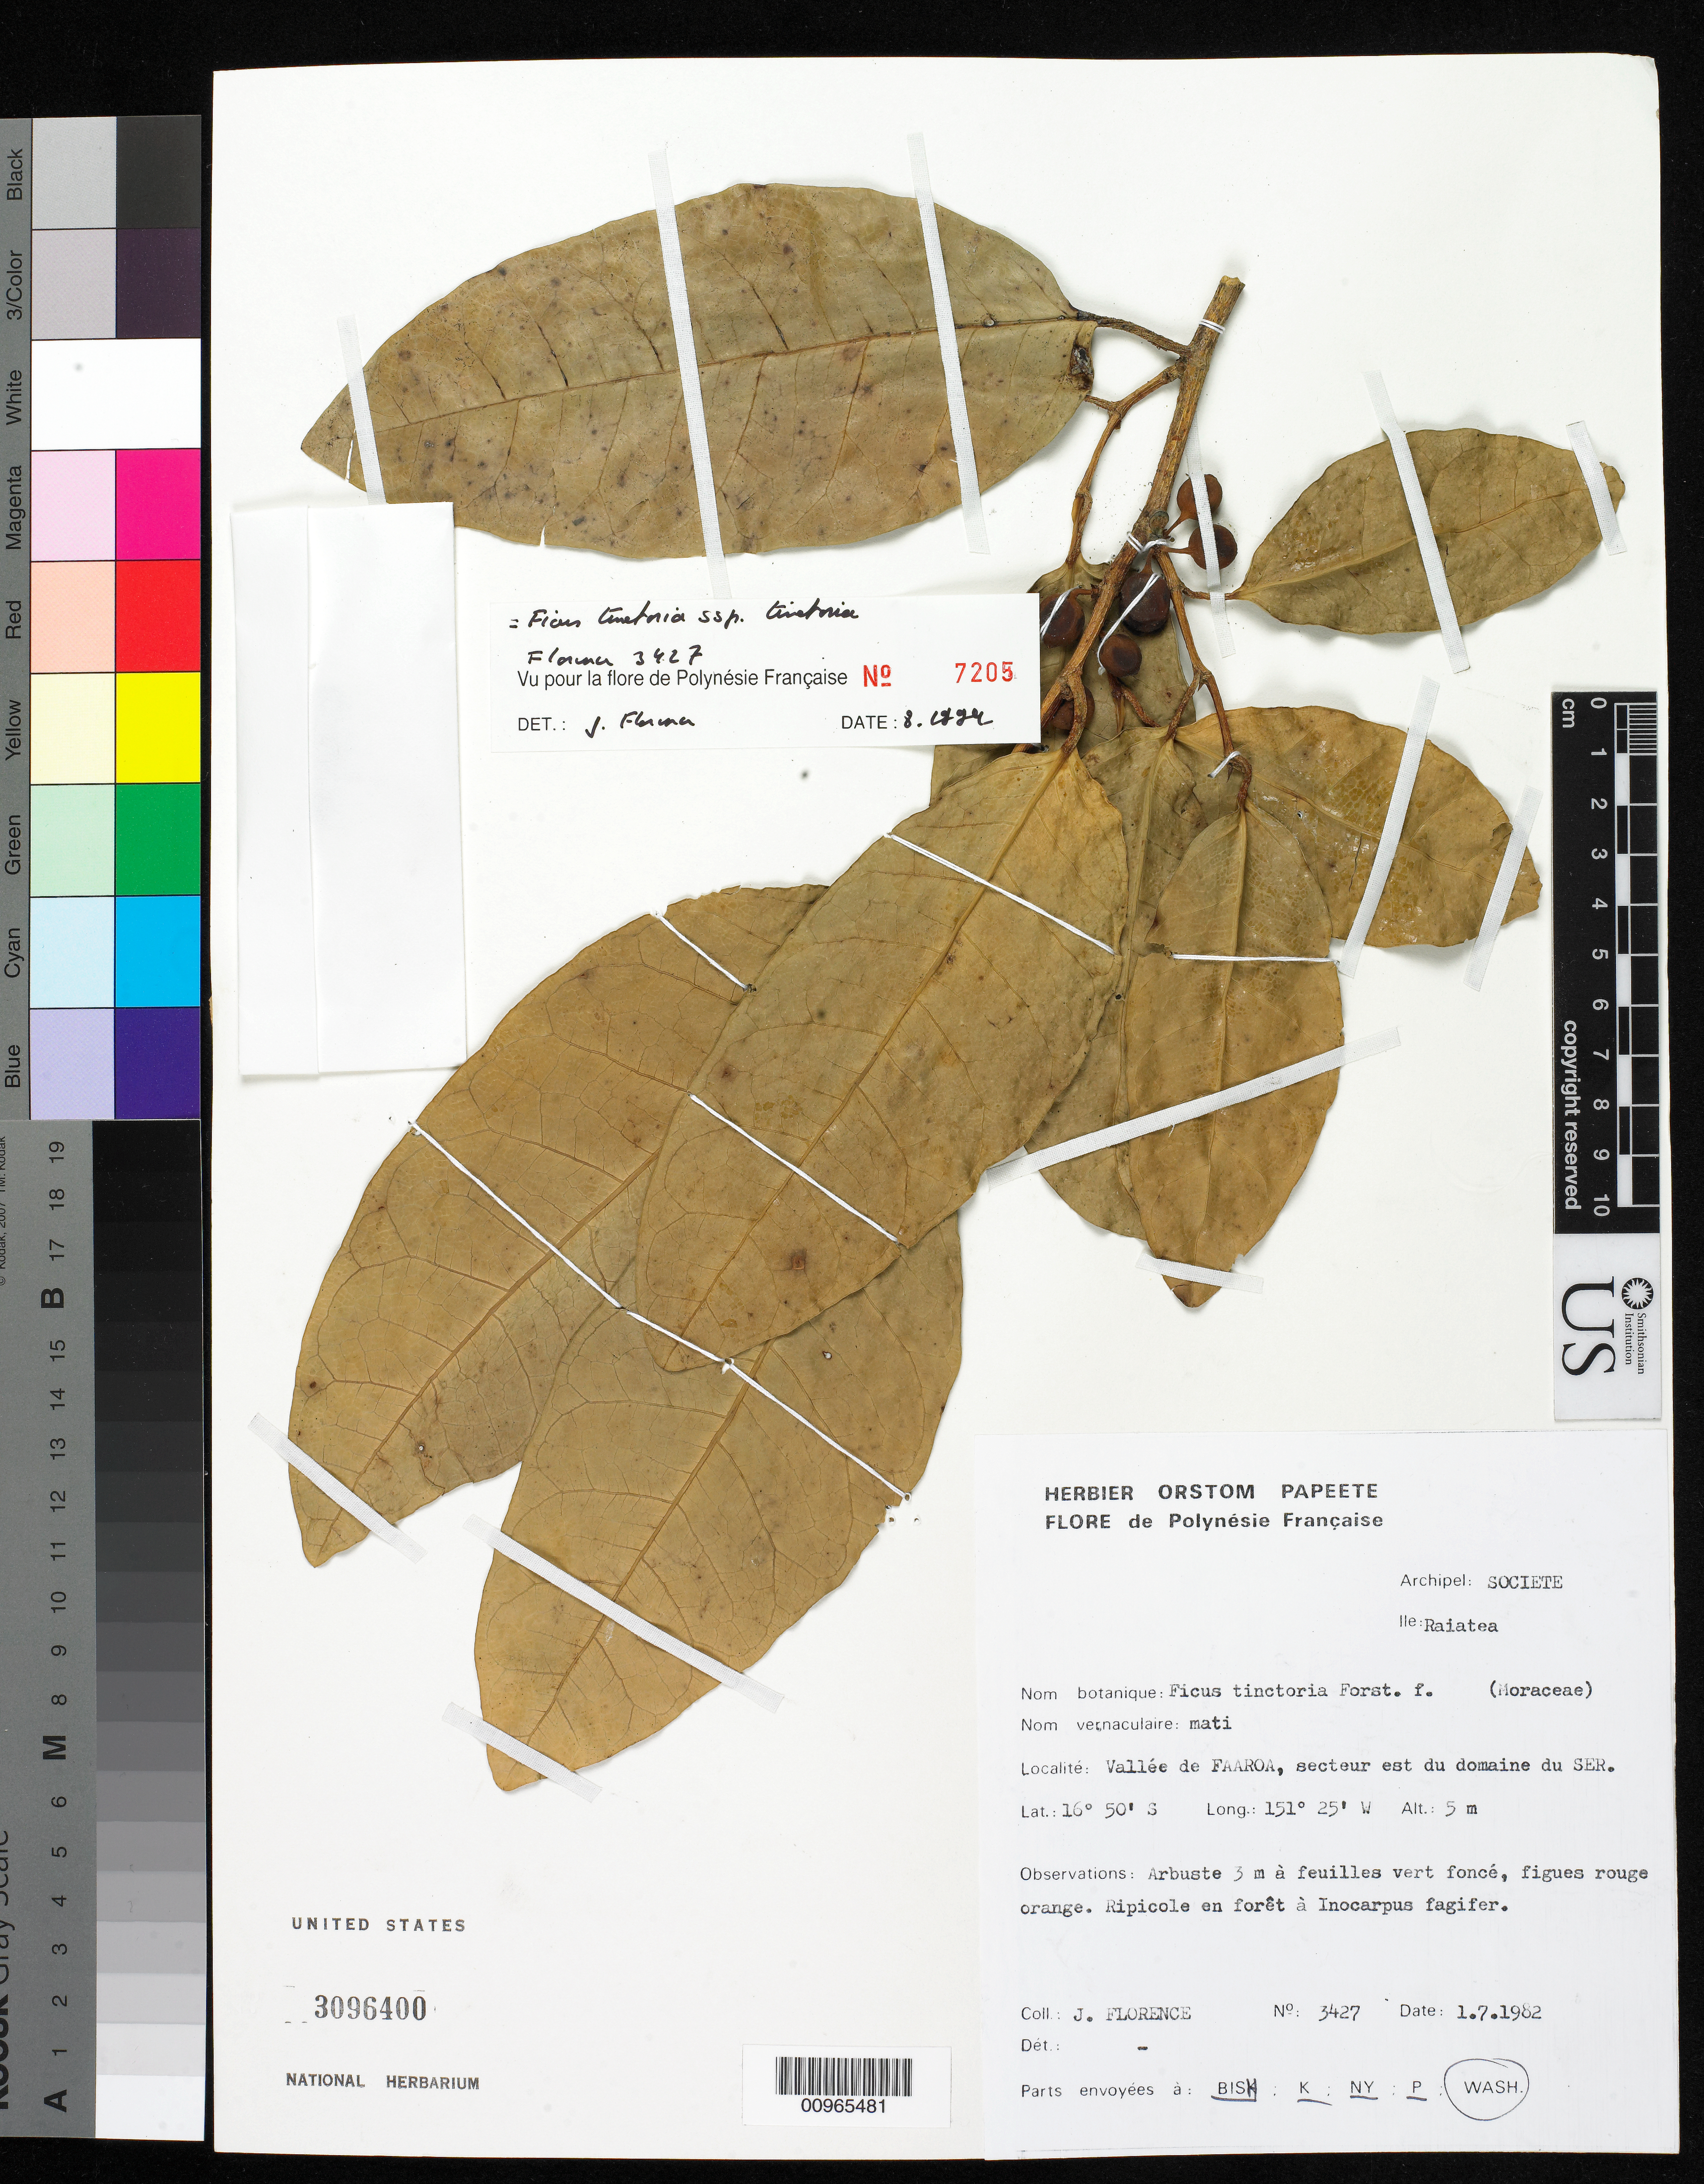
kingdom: Plantae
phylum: Tracheophyta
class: Magnoliopsida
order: Rosales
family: Moraceae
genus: Ficus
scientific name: Ficus tinctoria subsp. tinctoria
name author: G. Forst.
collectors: J. Florence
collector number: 3427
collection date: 1982-01-07 or 1982-07-01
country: French Polynesia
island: Raiatea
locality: (in French) Vallee de FAAROA, secteur est du domaine de SER.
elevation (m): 5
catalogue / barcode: US 3096400